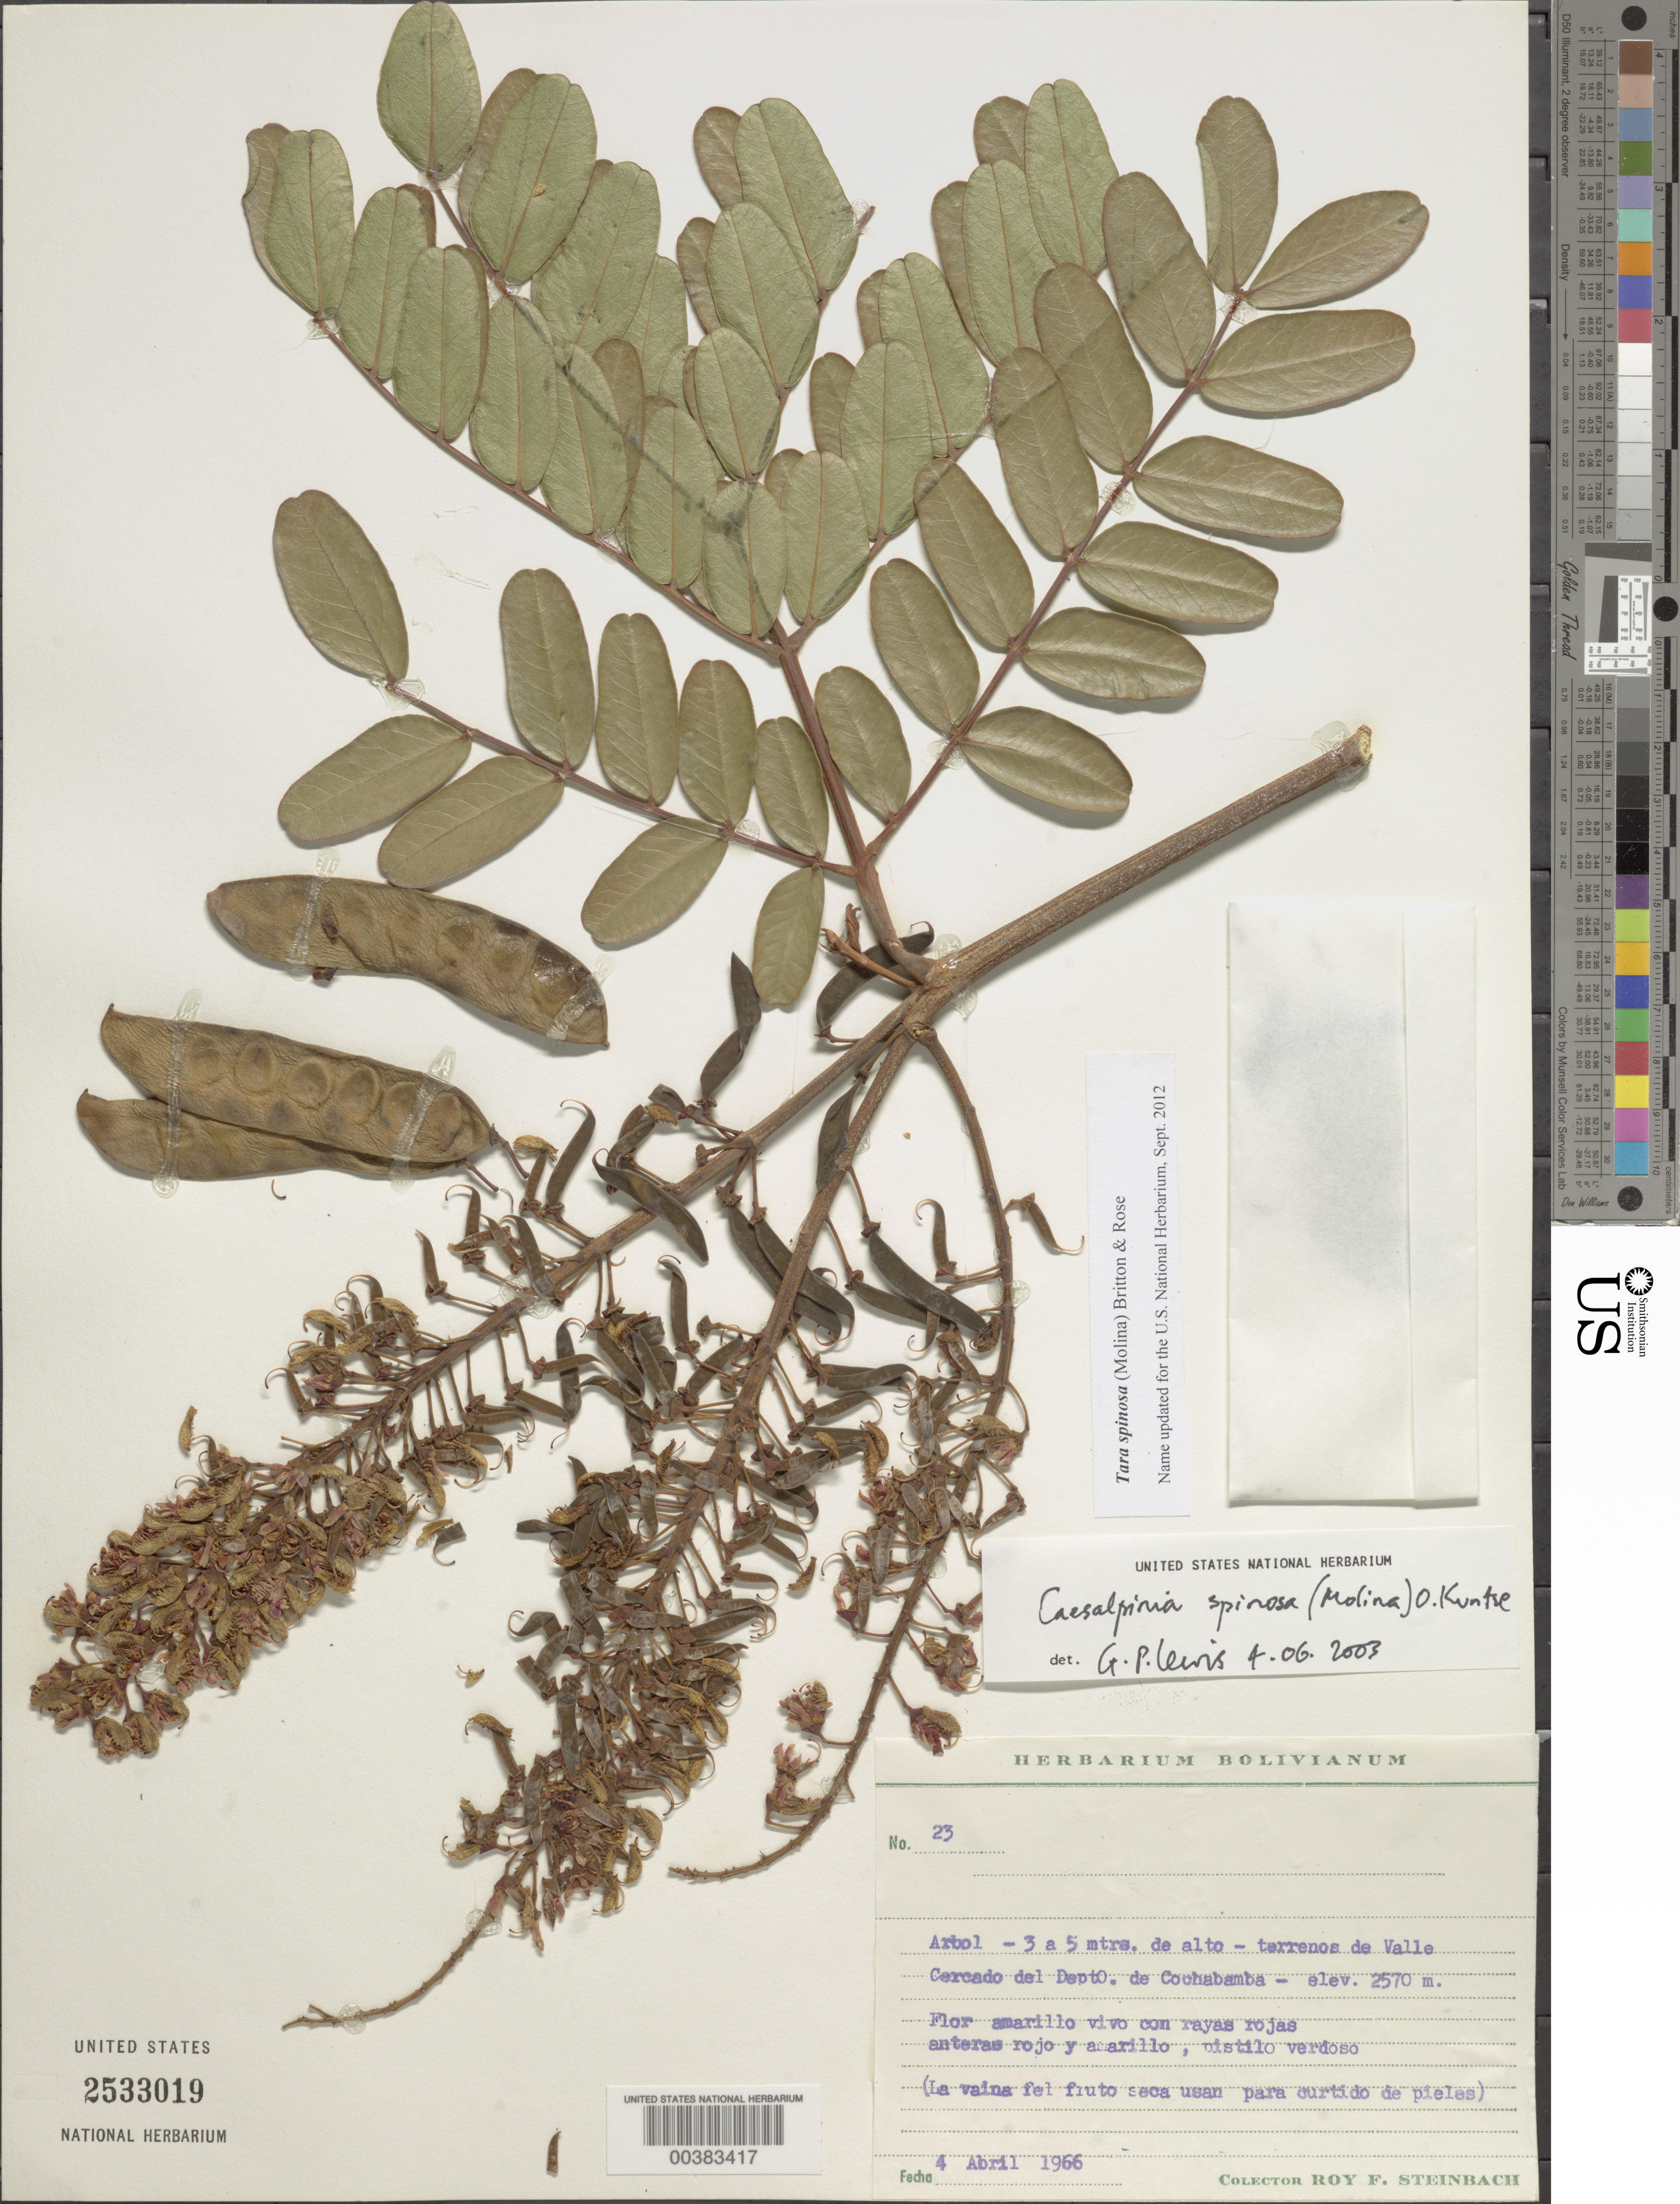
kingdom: Plantae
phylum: Tracheophyta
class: Magnoliopsida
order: Fabales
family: Fabaceae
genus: Tara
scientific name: Tara spinosa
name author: (Molina) Britton & Rose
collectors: R. F. Steinbach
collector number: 23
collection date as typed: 04 Apr 1966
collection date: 1966-04-04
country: Bolivia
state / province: Cochabamba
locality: Valle Cercado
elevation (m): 2570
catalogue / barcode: US 2533019